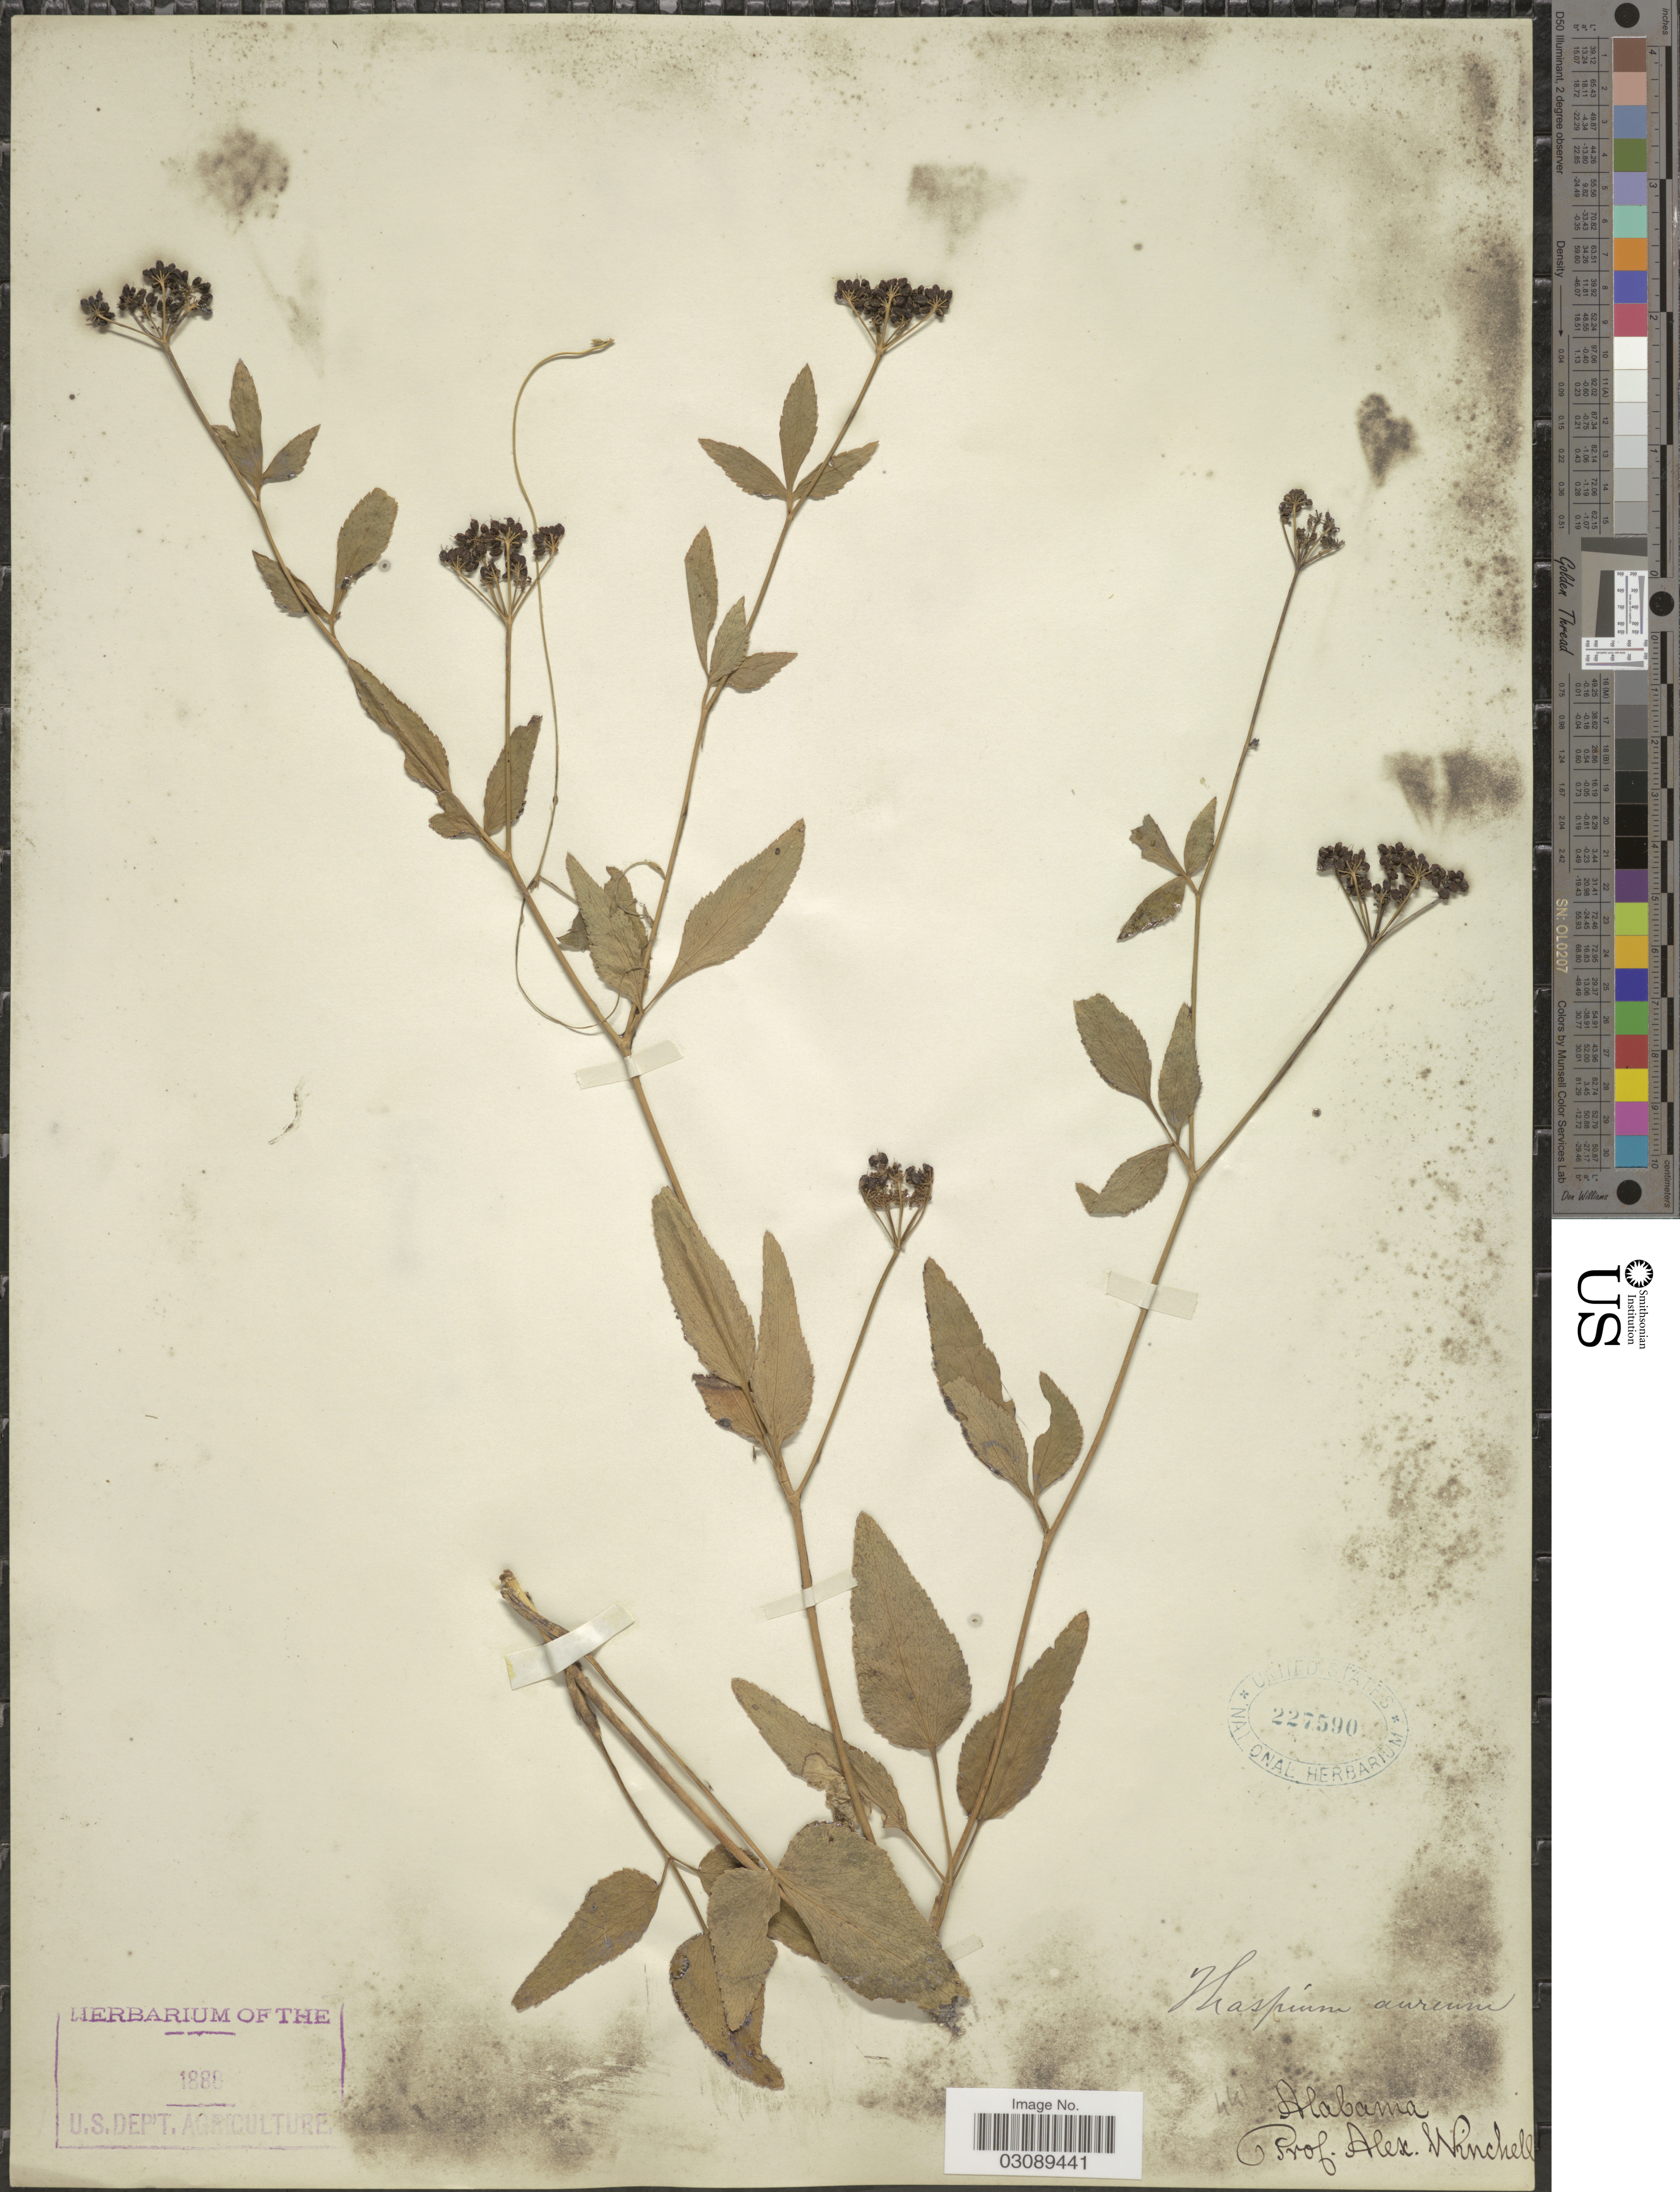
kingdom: Plantae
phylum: Tracheophyta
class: Magnoliopsida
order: Apiales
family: Apiaceae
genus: Thaspium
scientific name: Thaspium aureum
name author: (L.) Nutt.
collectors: A. Winchell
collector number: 441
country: United States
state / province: Alabama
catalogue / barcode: US 227590